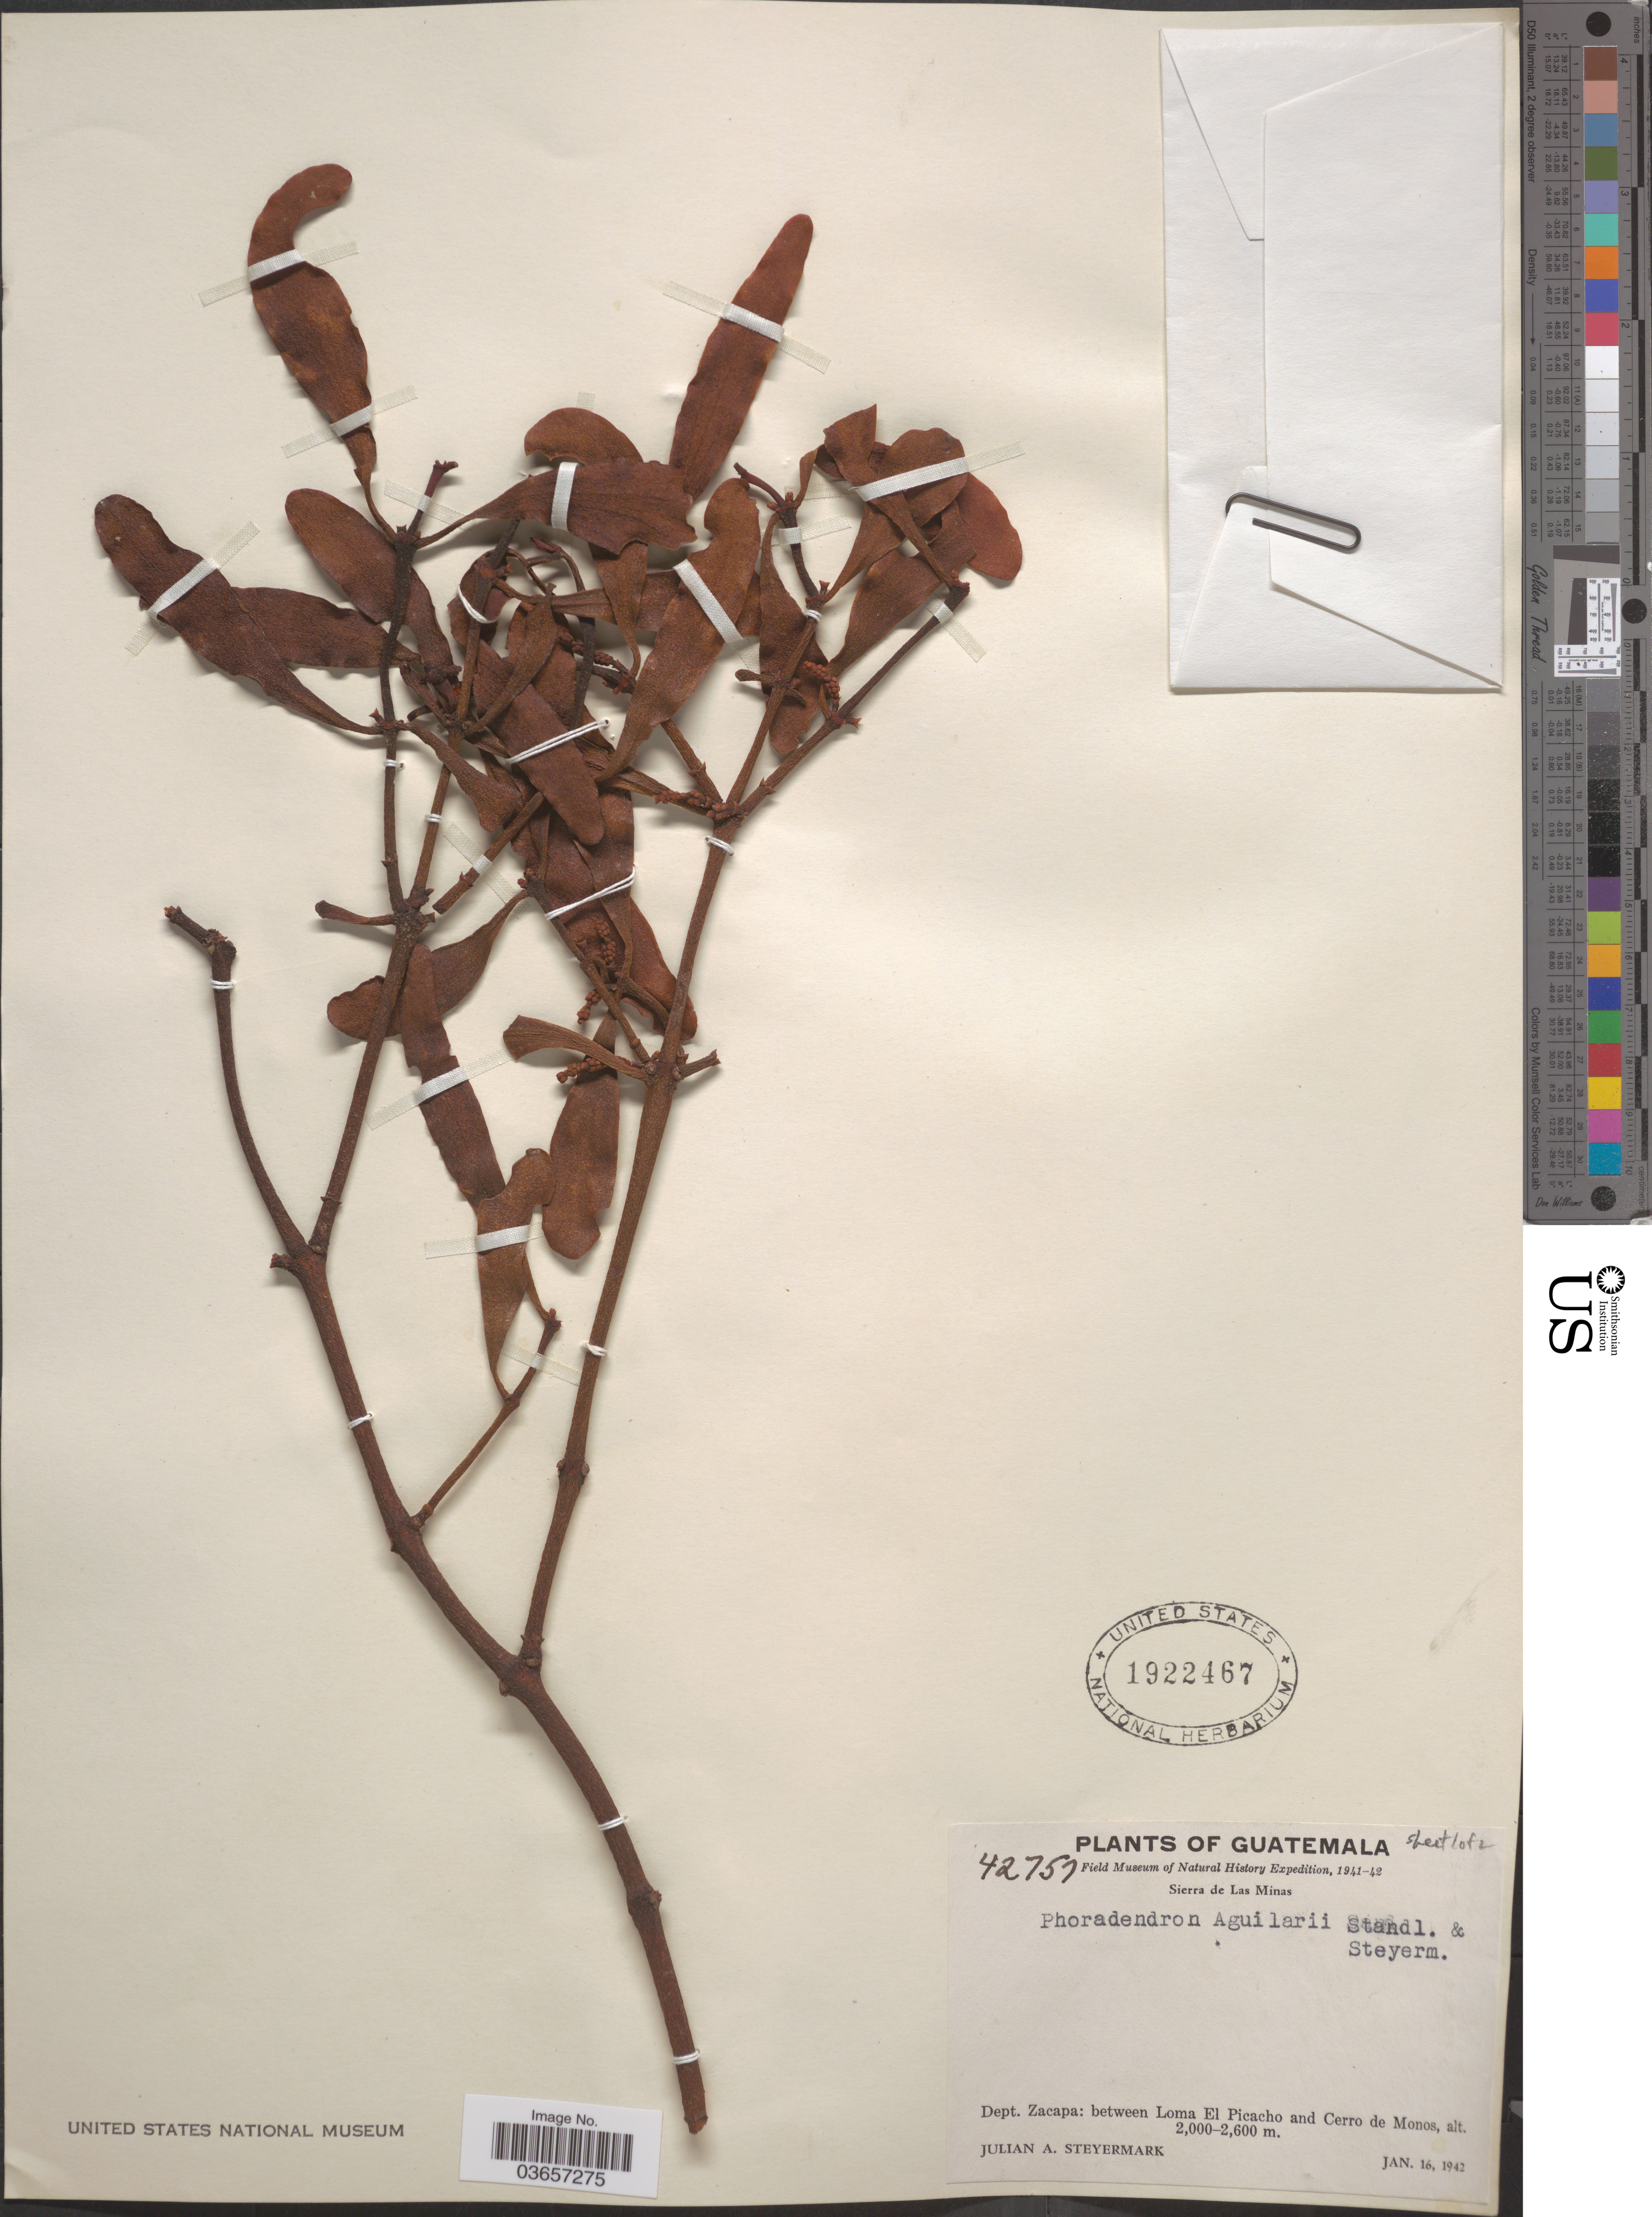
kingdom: Plantae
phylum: Tracheophyta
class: Magnoliopsida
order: Santalales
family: Viscaceae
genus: Phoradendron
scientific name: Phoradendron aguilarii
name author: Standl. & Steyerm.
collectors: J. Steyermark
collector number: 42757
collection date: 1942-01-16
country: Guatemala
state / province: Zacapa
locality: Dept. Zacapa: between Loma El Picacho and Cerro de Monos.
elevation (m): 2000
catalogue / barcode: US 1922467